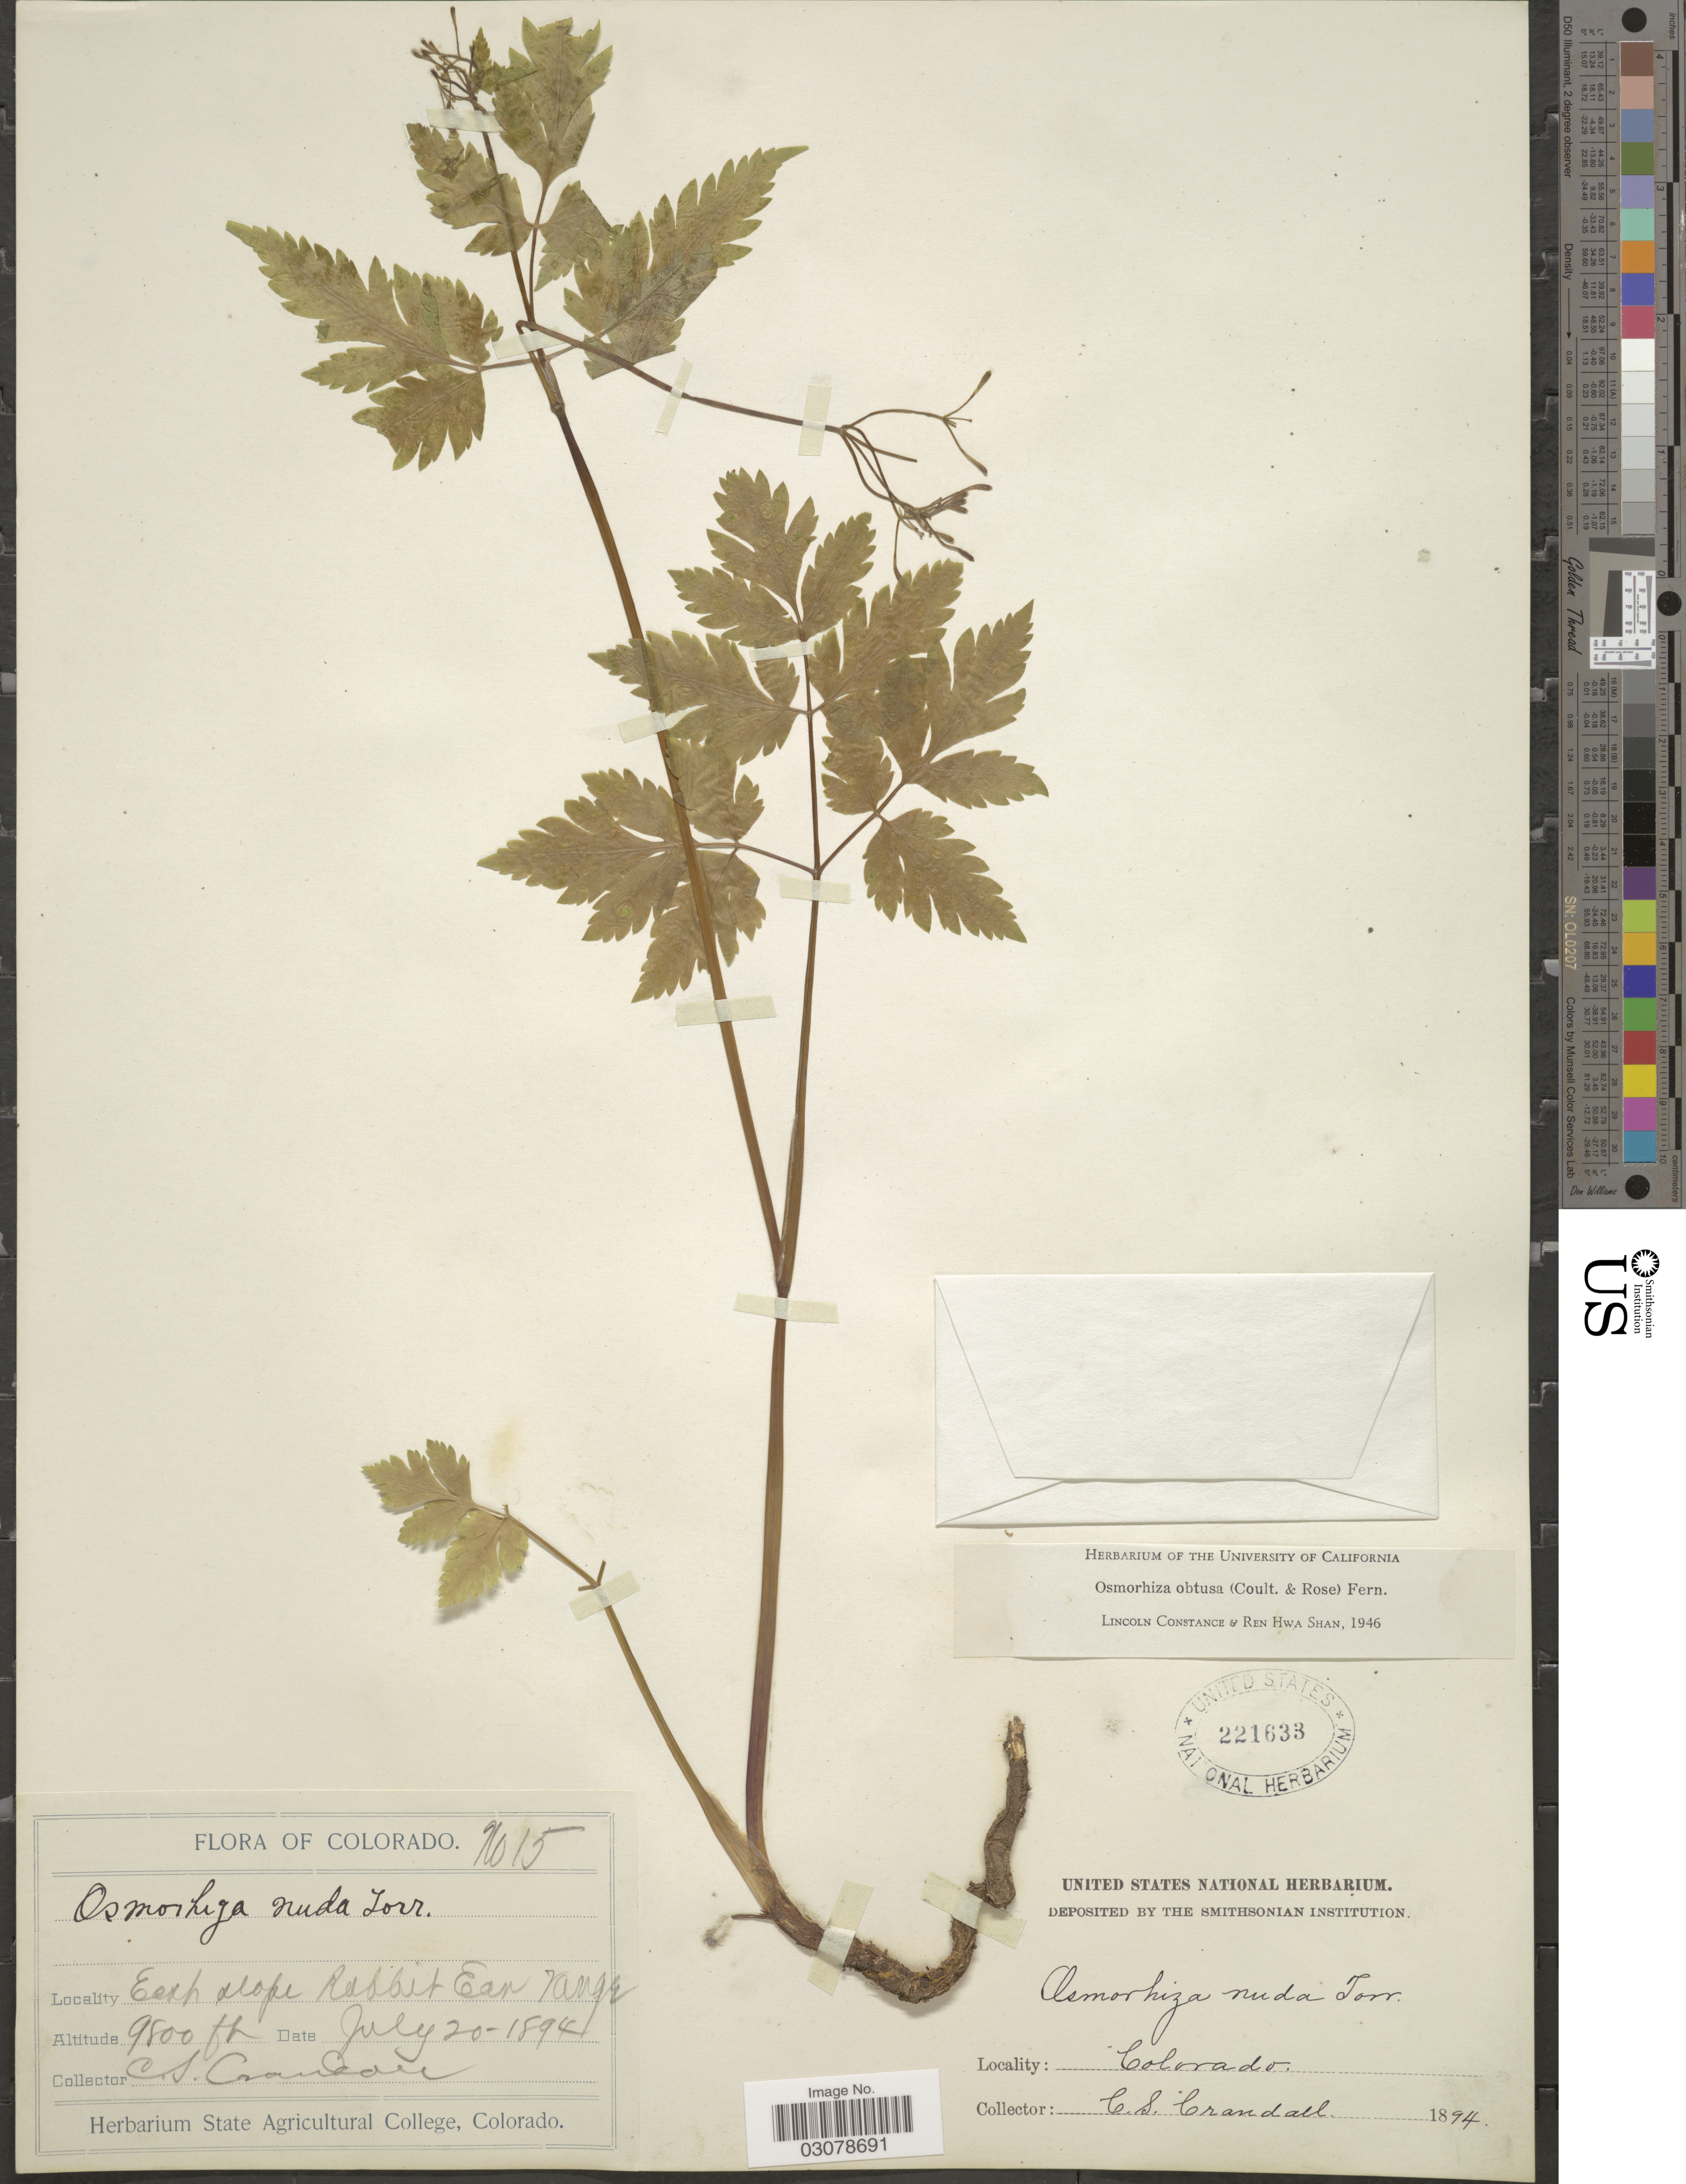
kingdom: Plantae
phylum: Tracheophyta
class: Magnoliopsida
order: Apiales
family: Apiaceae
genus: Osmorhiza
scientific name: Osmorhiza obtusa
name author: (J.M. Coult. & Rose) Fernald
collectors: C. Crandall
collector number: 15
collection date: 1894-07-20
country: United States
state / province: Colorado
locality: East slope Rabbit Ear Range.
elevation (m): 2987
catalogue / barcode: US 221633